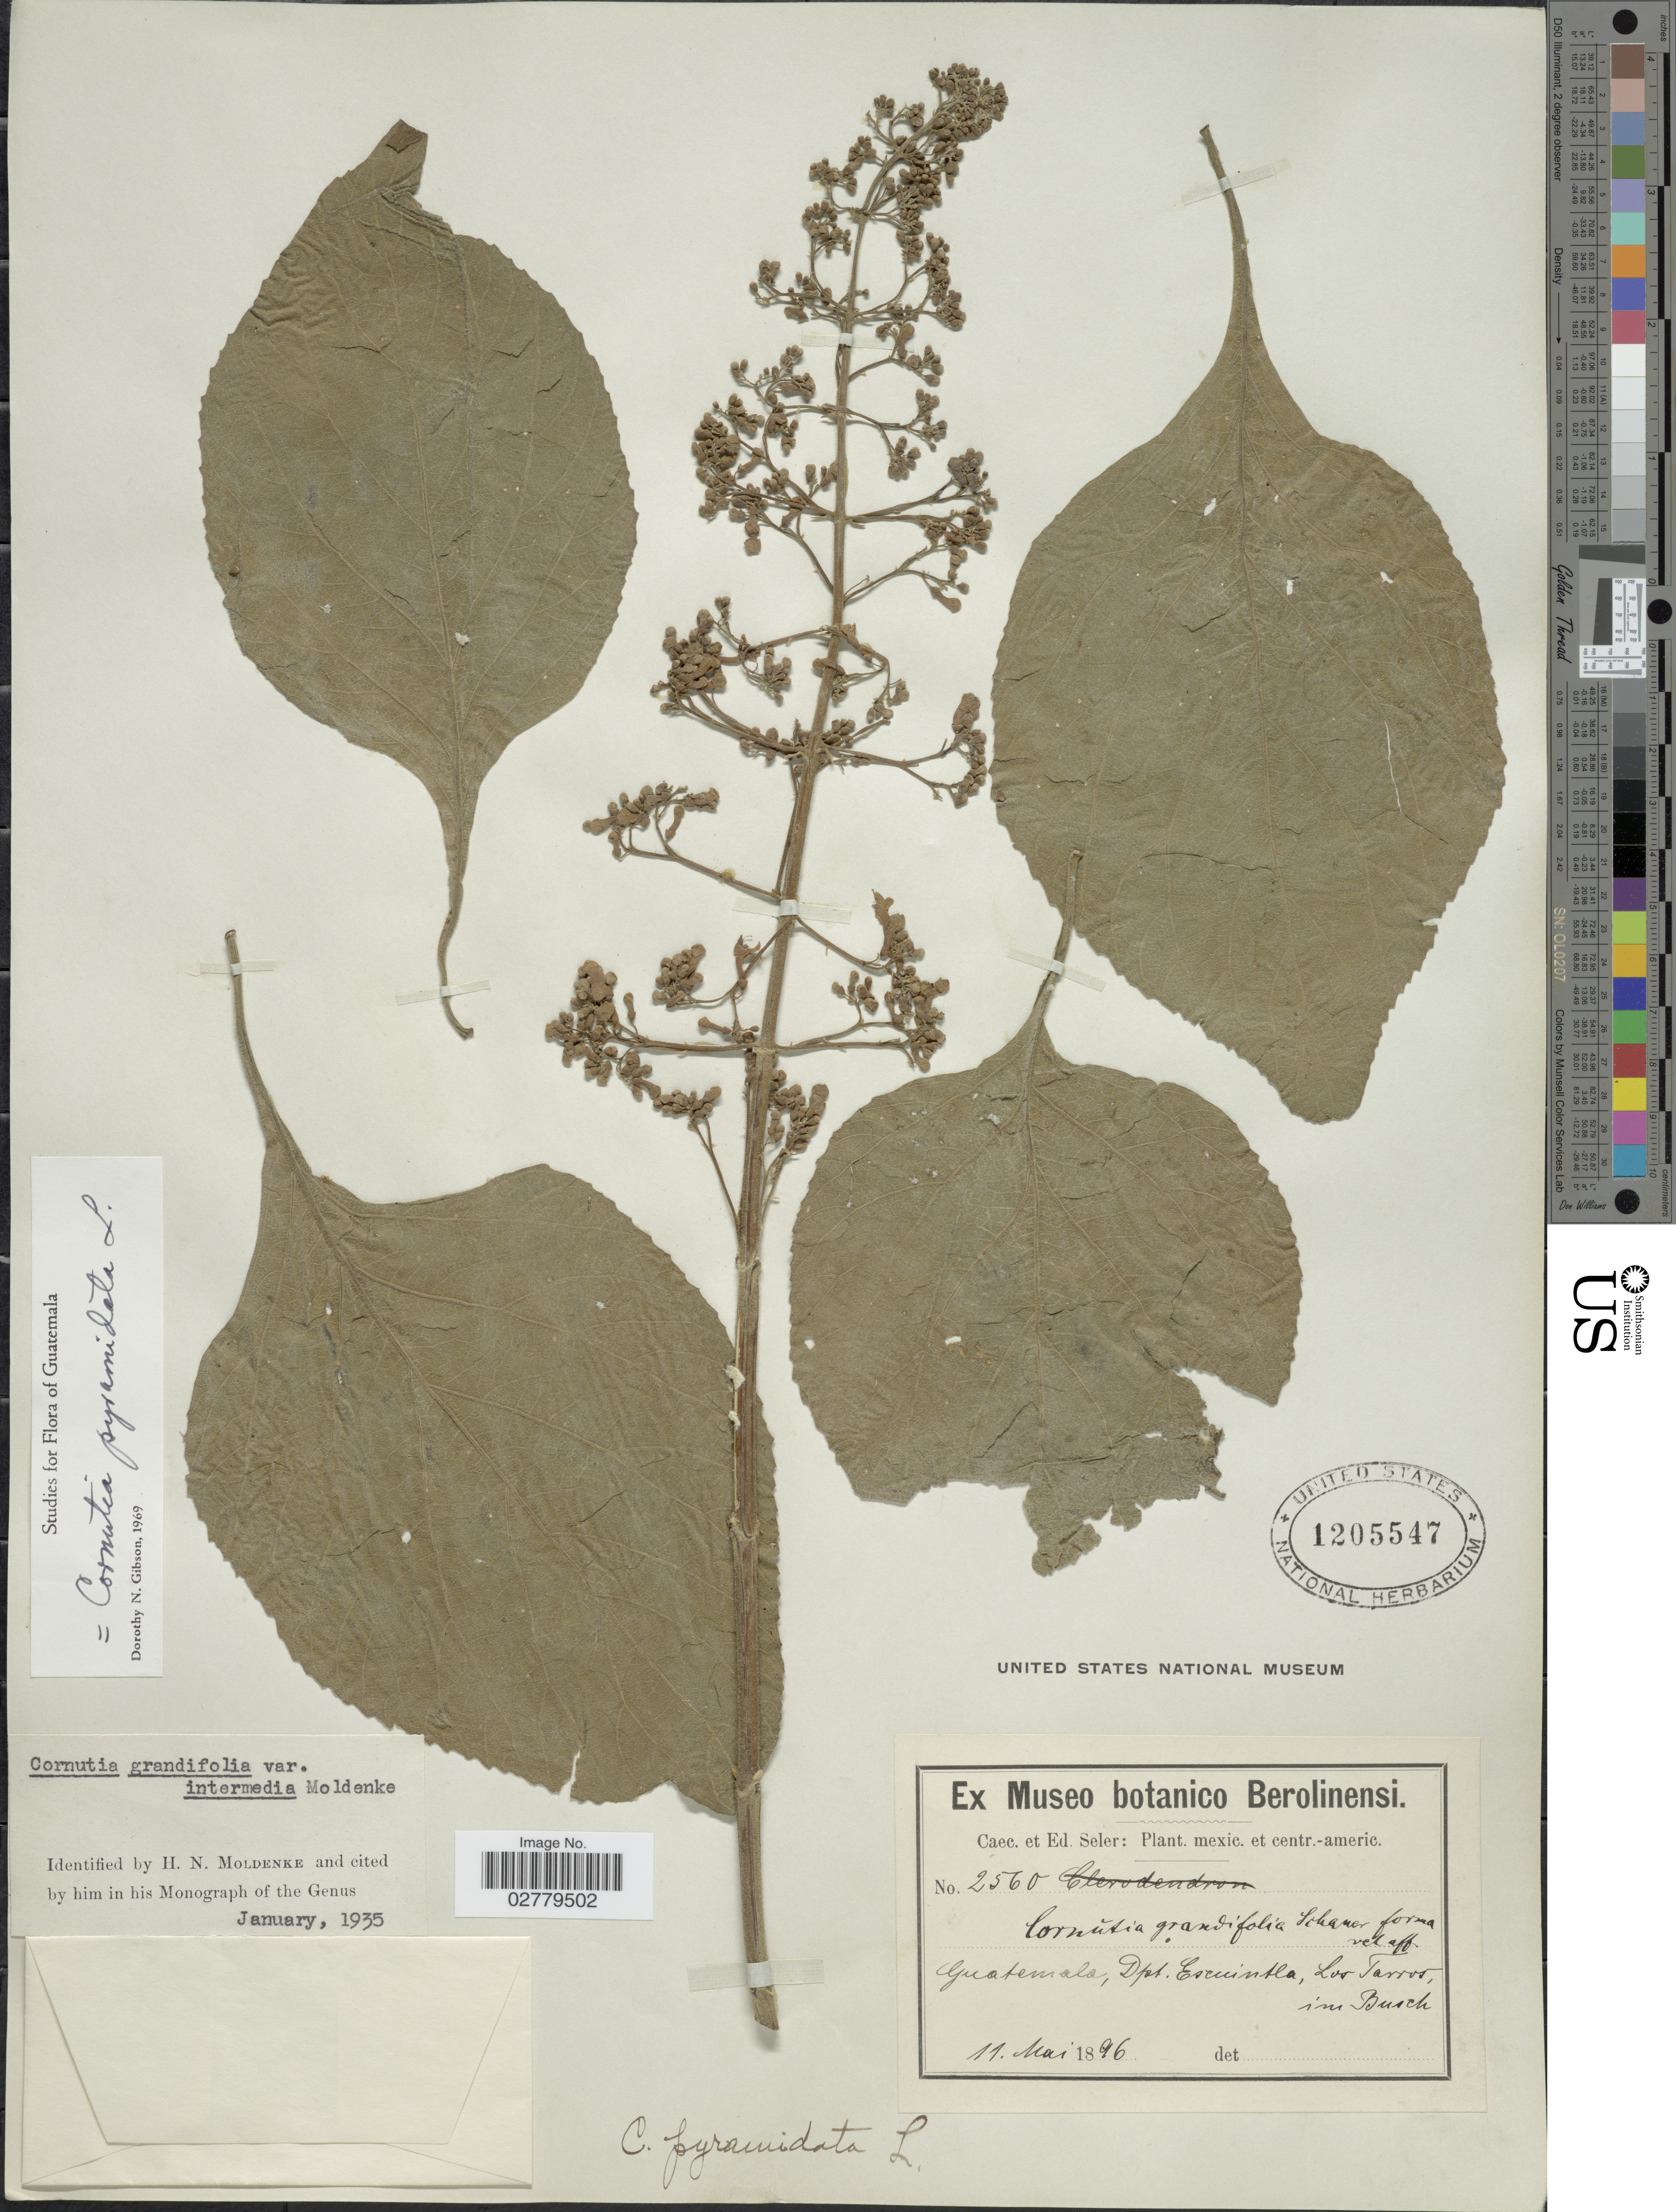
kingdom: Plantae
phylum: Tracheophyta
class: Magnoliopsida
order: Lamiales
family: Lamiaceae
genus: Cornutia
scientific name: Cornutia grandifolia var. intermedia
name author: Moldenke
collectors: ex Caec. et Ed Seler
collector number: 2560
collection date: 1896-05-11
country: Guatemala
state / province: Escuintla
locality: Dpt. Escuintla, Los Tarros.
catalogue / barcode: US 1205547